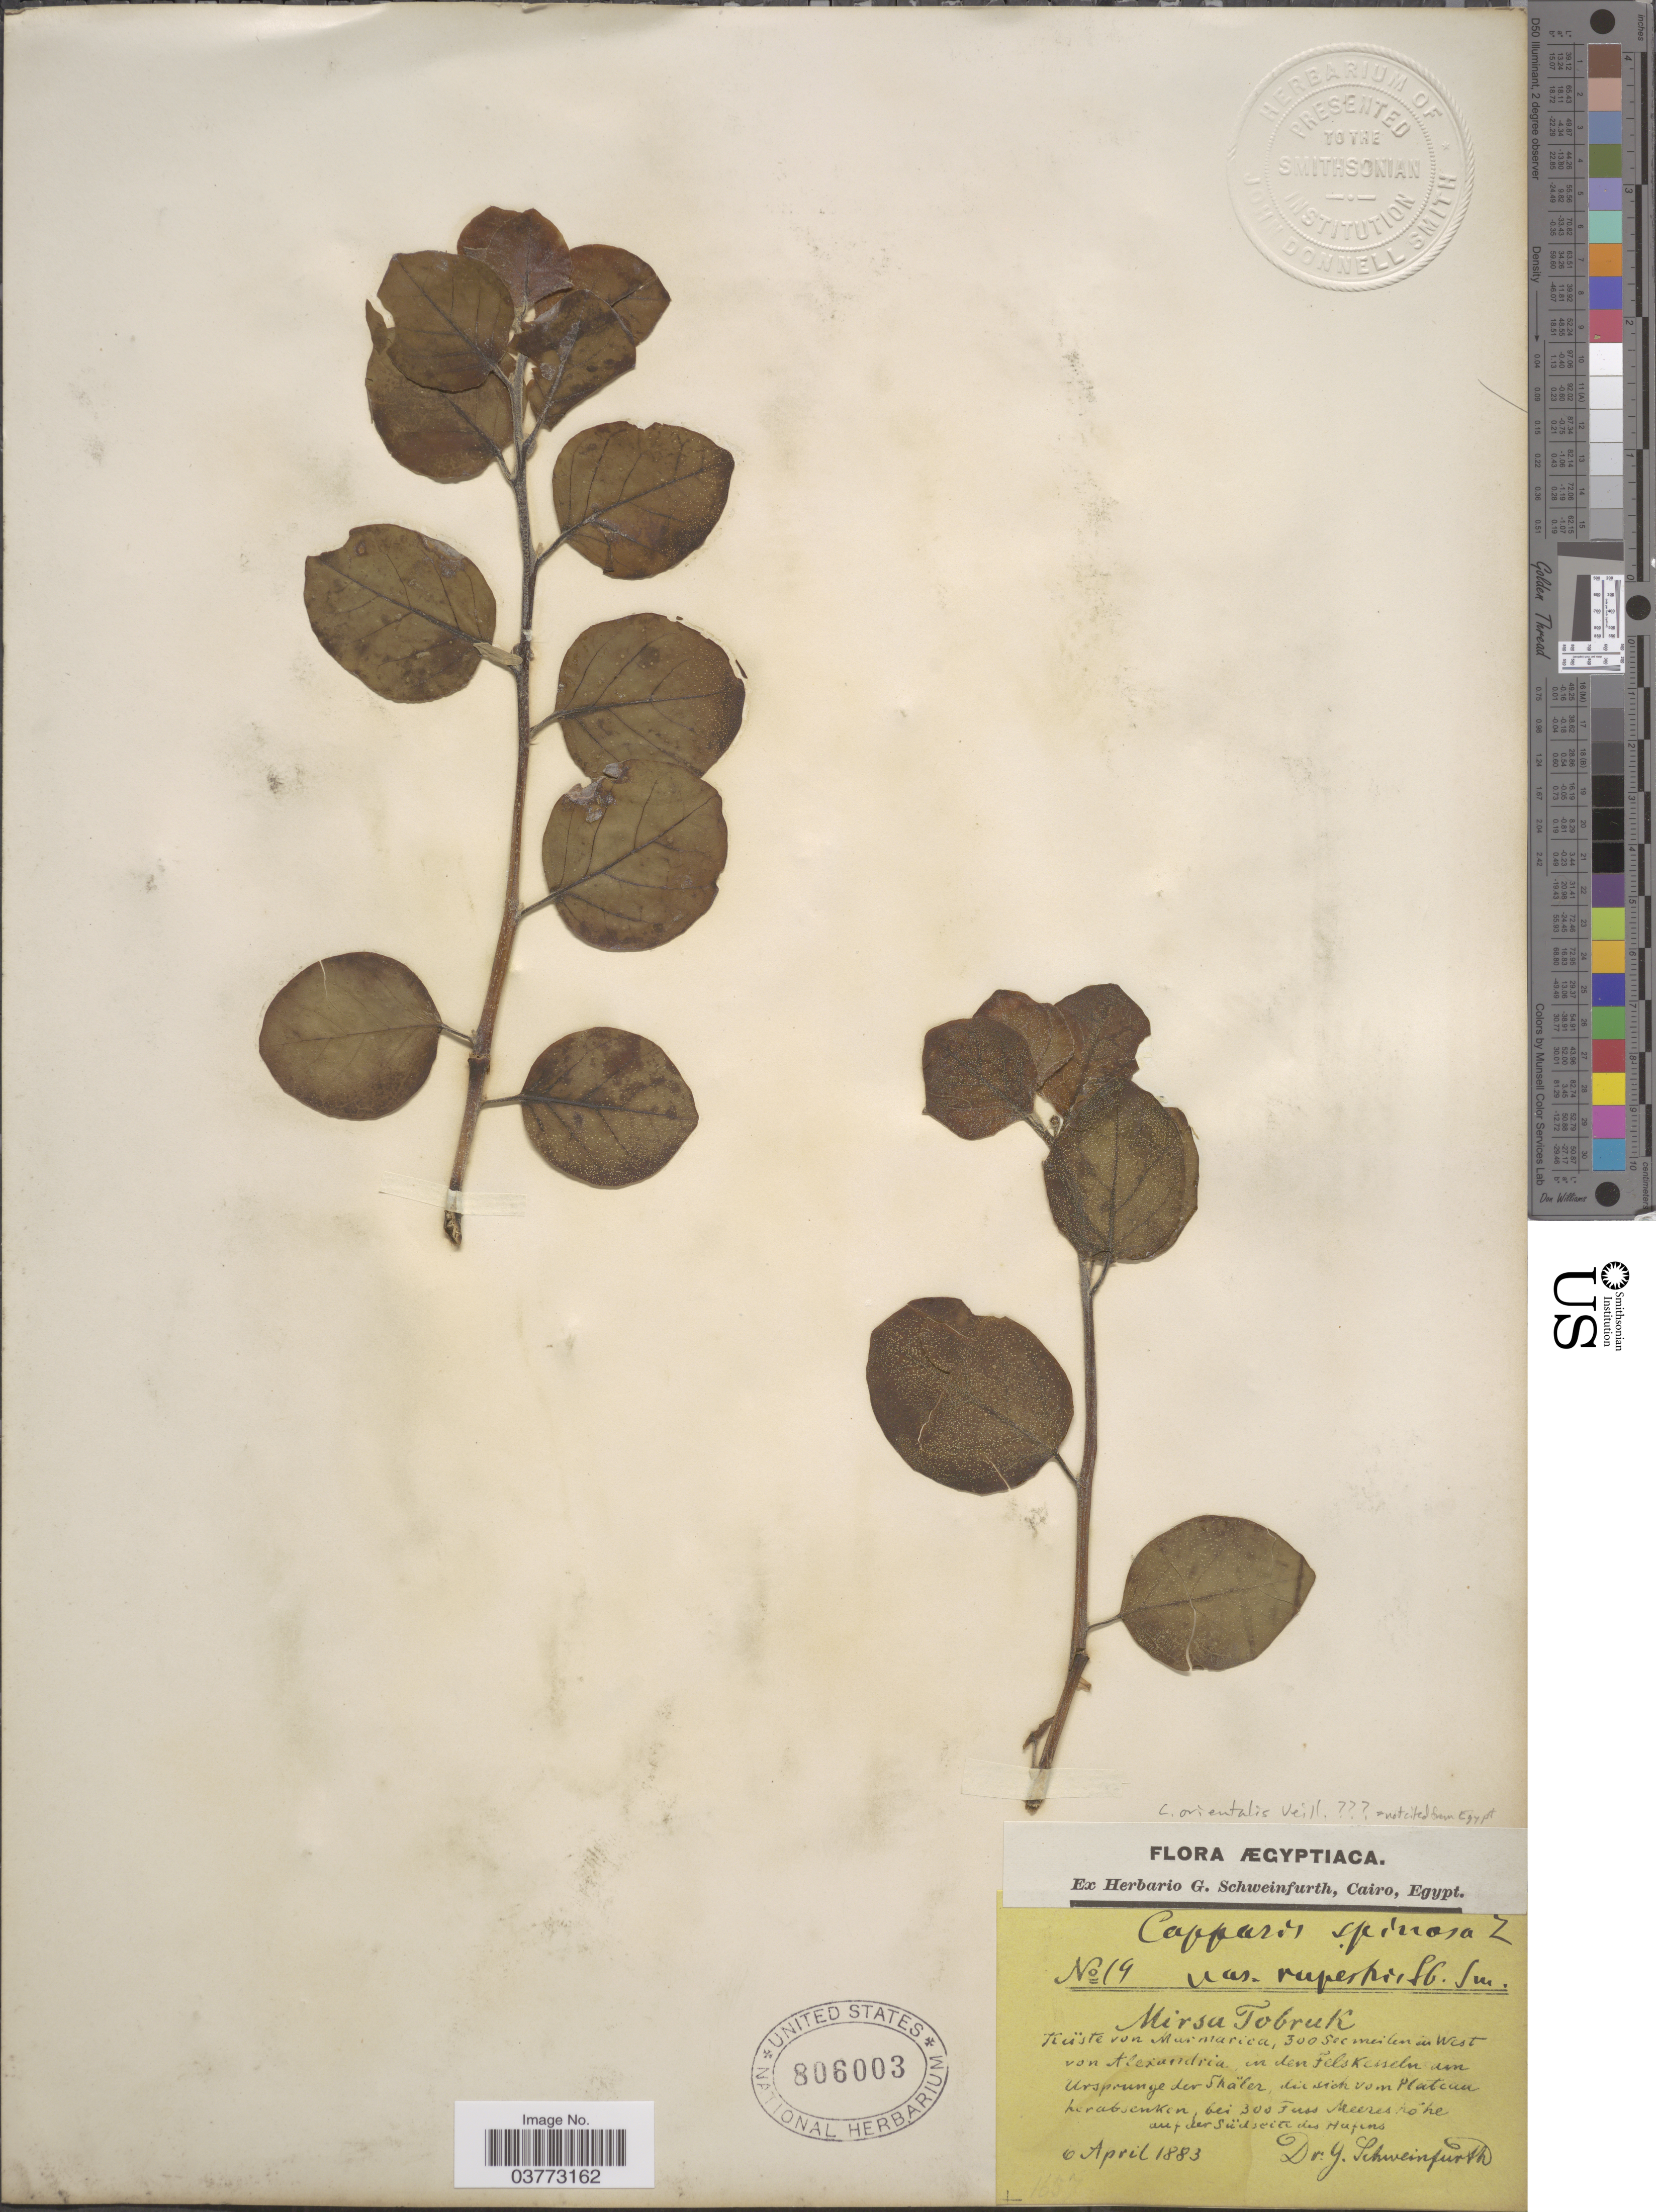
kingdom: Plantae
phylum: Tracheophyta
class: Magnoliopsida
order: Brassicales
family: Capparaceae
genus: Capparis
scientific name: Capparis orientalis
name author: Veill.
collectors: G. A. Schweinfurth (herbarium)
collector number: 19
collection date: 1883-04-06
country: Egypt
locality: Mirsa Tobruk. Küste von Marmarica, 300 see meilen in West von Alexandria, in den Felskesseln am Ursprunge der Shäler, die sich vom Plateau Keratsenken.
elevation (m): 300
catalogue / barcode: US 806003